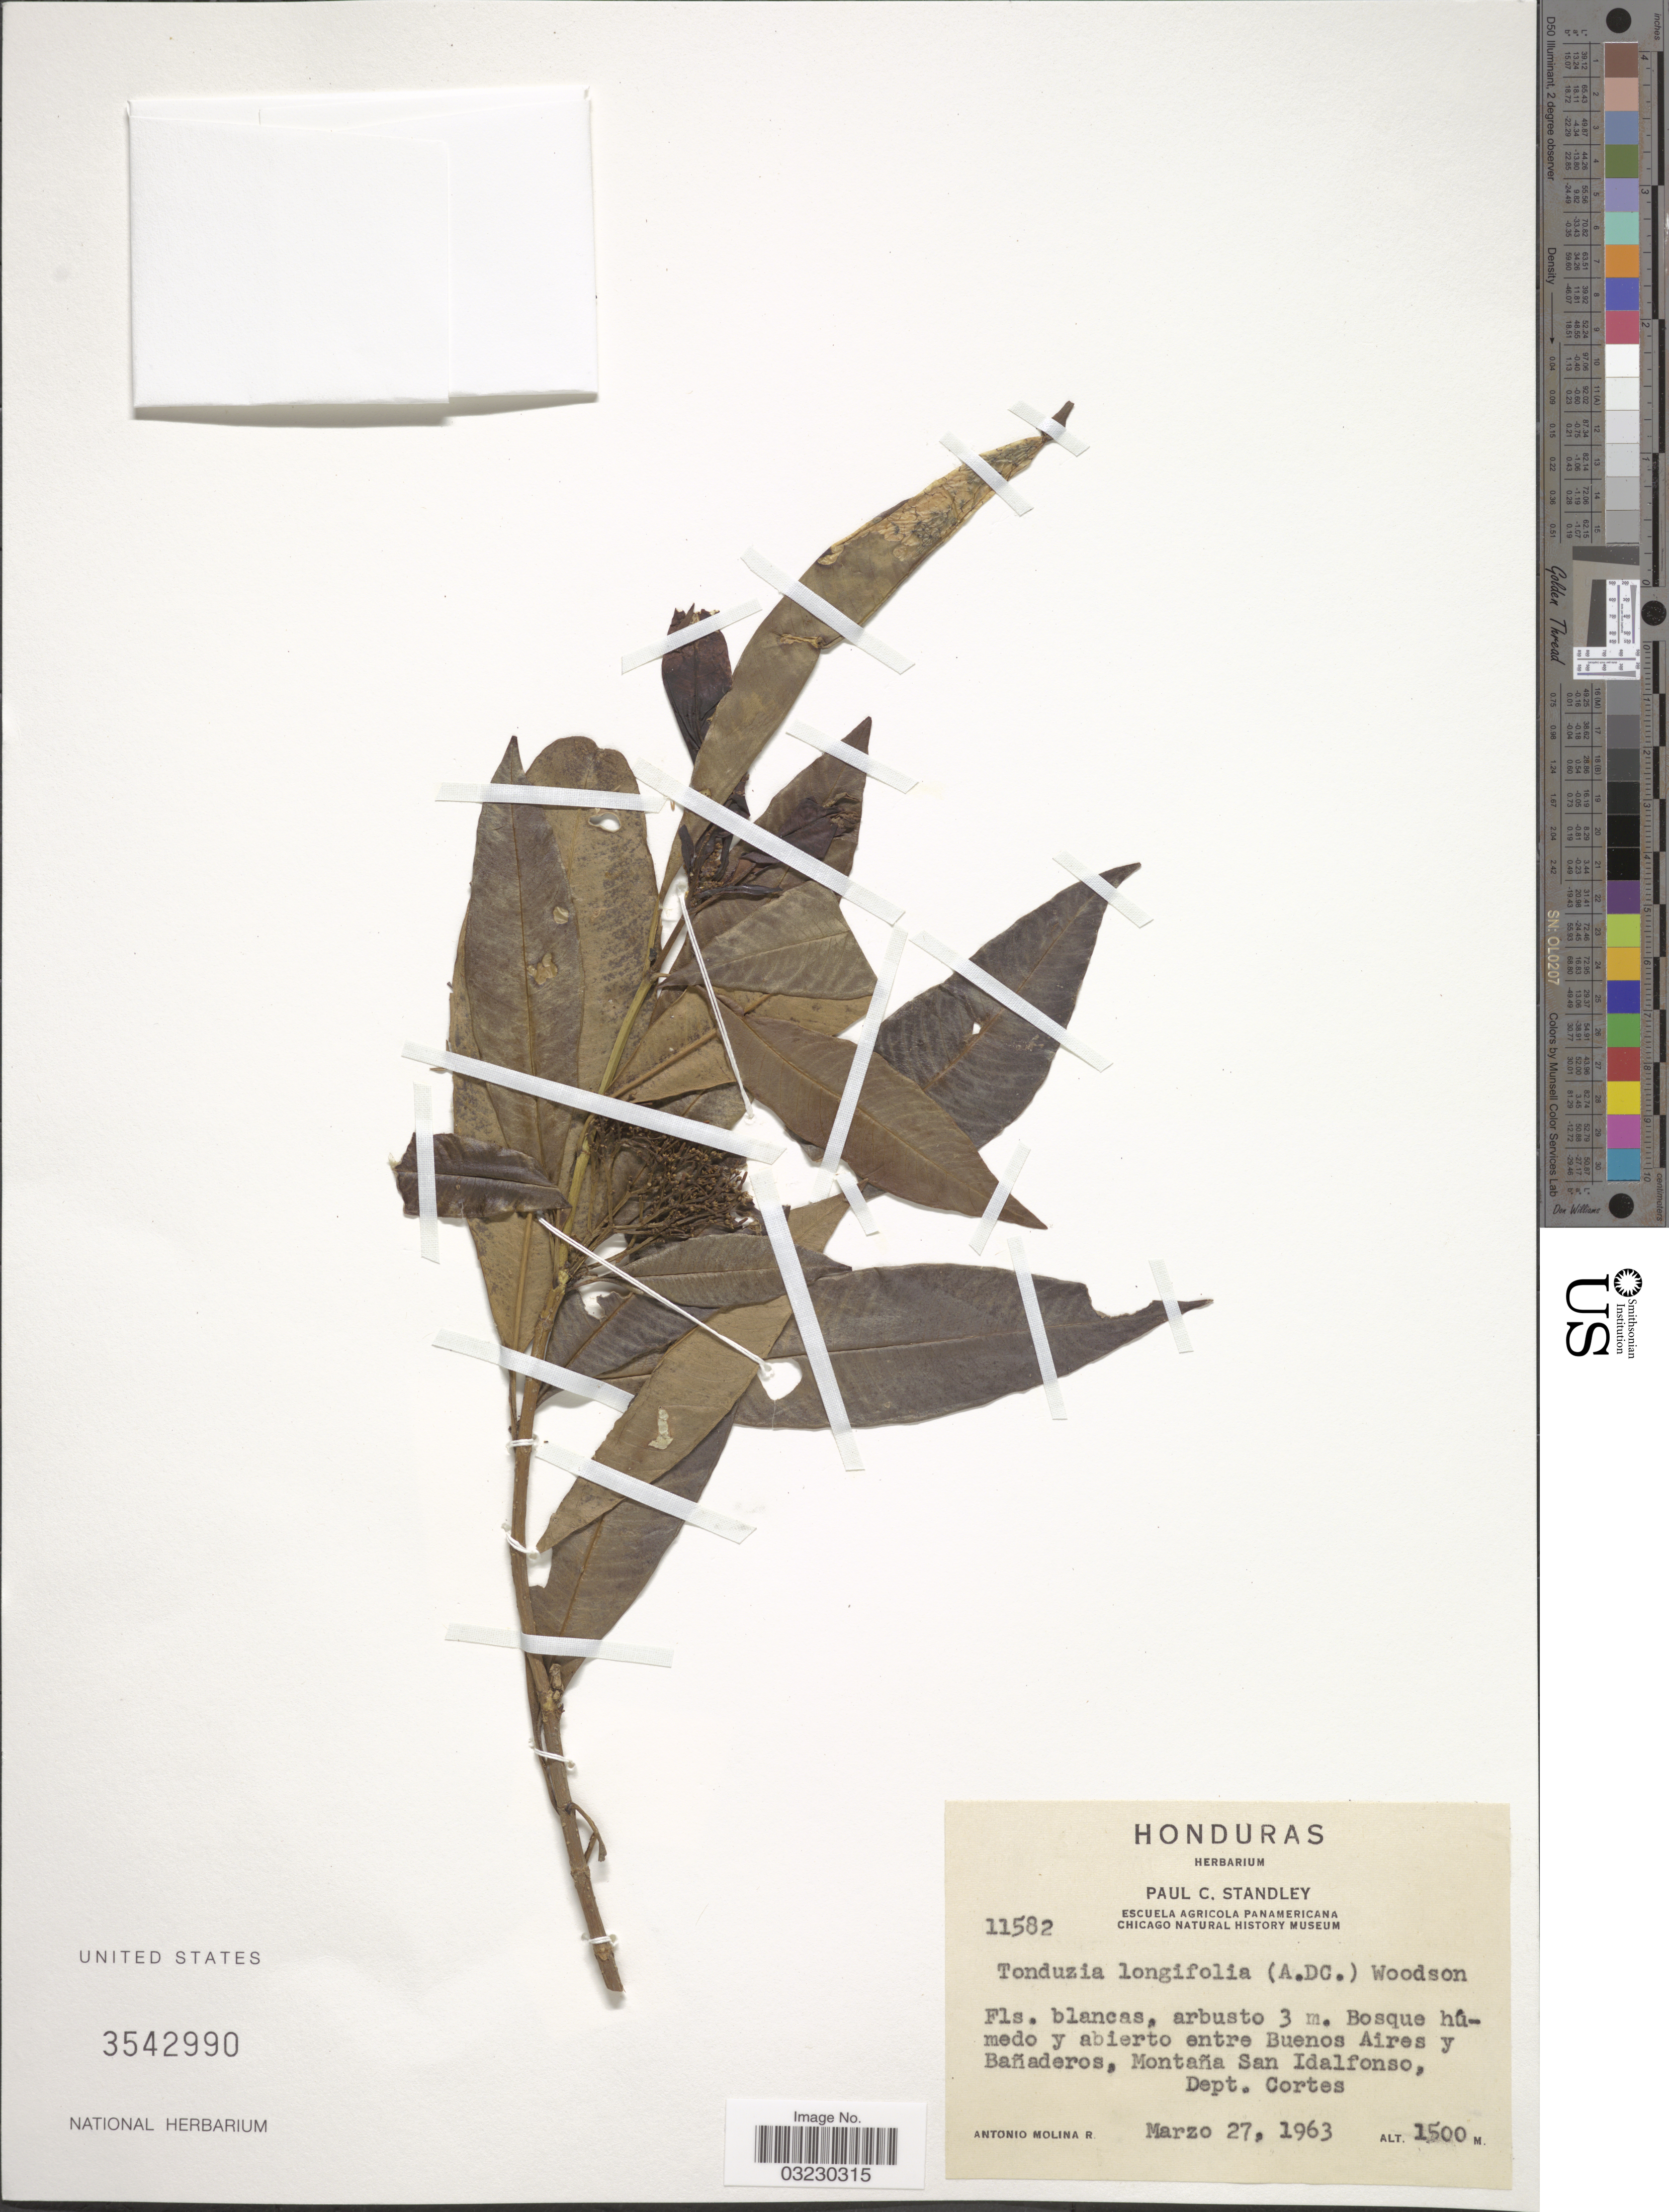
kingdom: Plantae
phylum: Tracheophyta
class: Magnoliopsida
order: Gentianales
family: Apocynaceae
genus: Tonduzia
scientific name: Tonduzia longifolia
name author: (A. DC.) Woodson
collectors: A. Molina R.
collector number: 11582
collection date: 1963-03-27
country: Honduras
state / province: Cortés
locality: Entre Buenos Aires y Bañaderos, Montaña San Idalfonso, Dept. Cortes.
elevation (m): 1500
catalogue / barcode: US 3542990